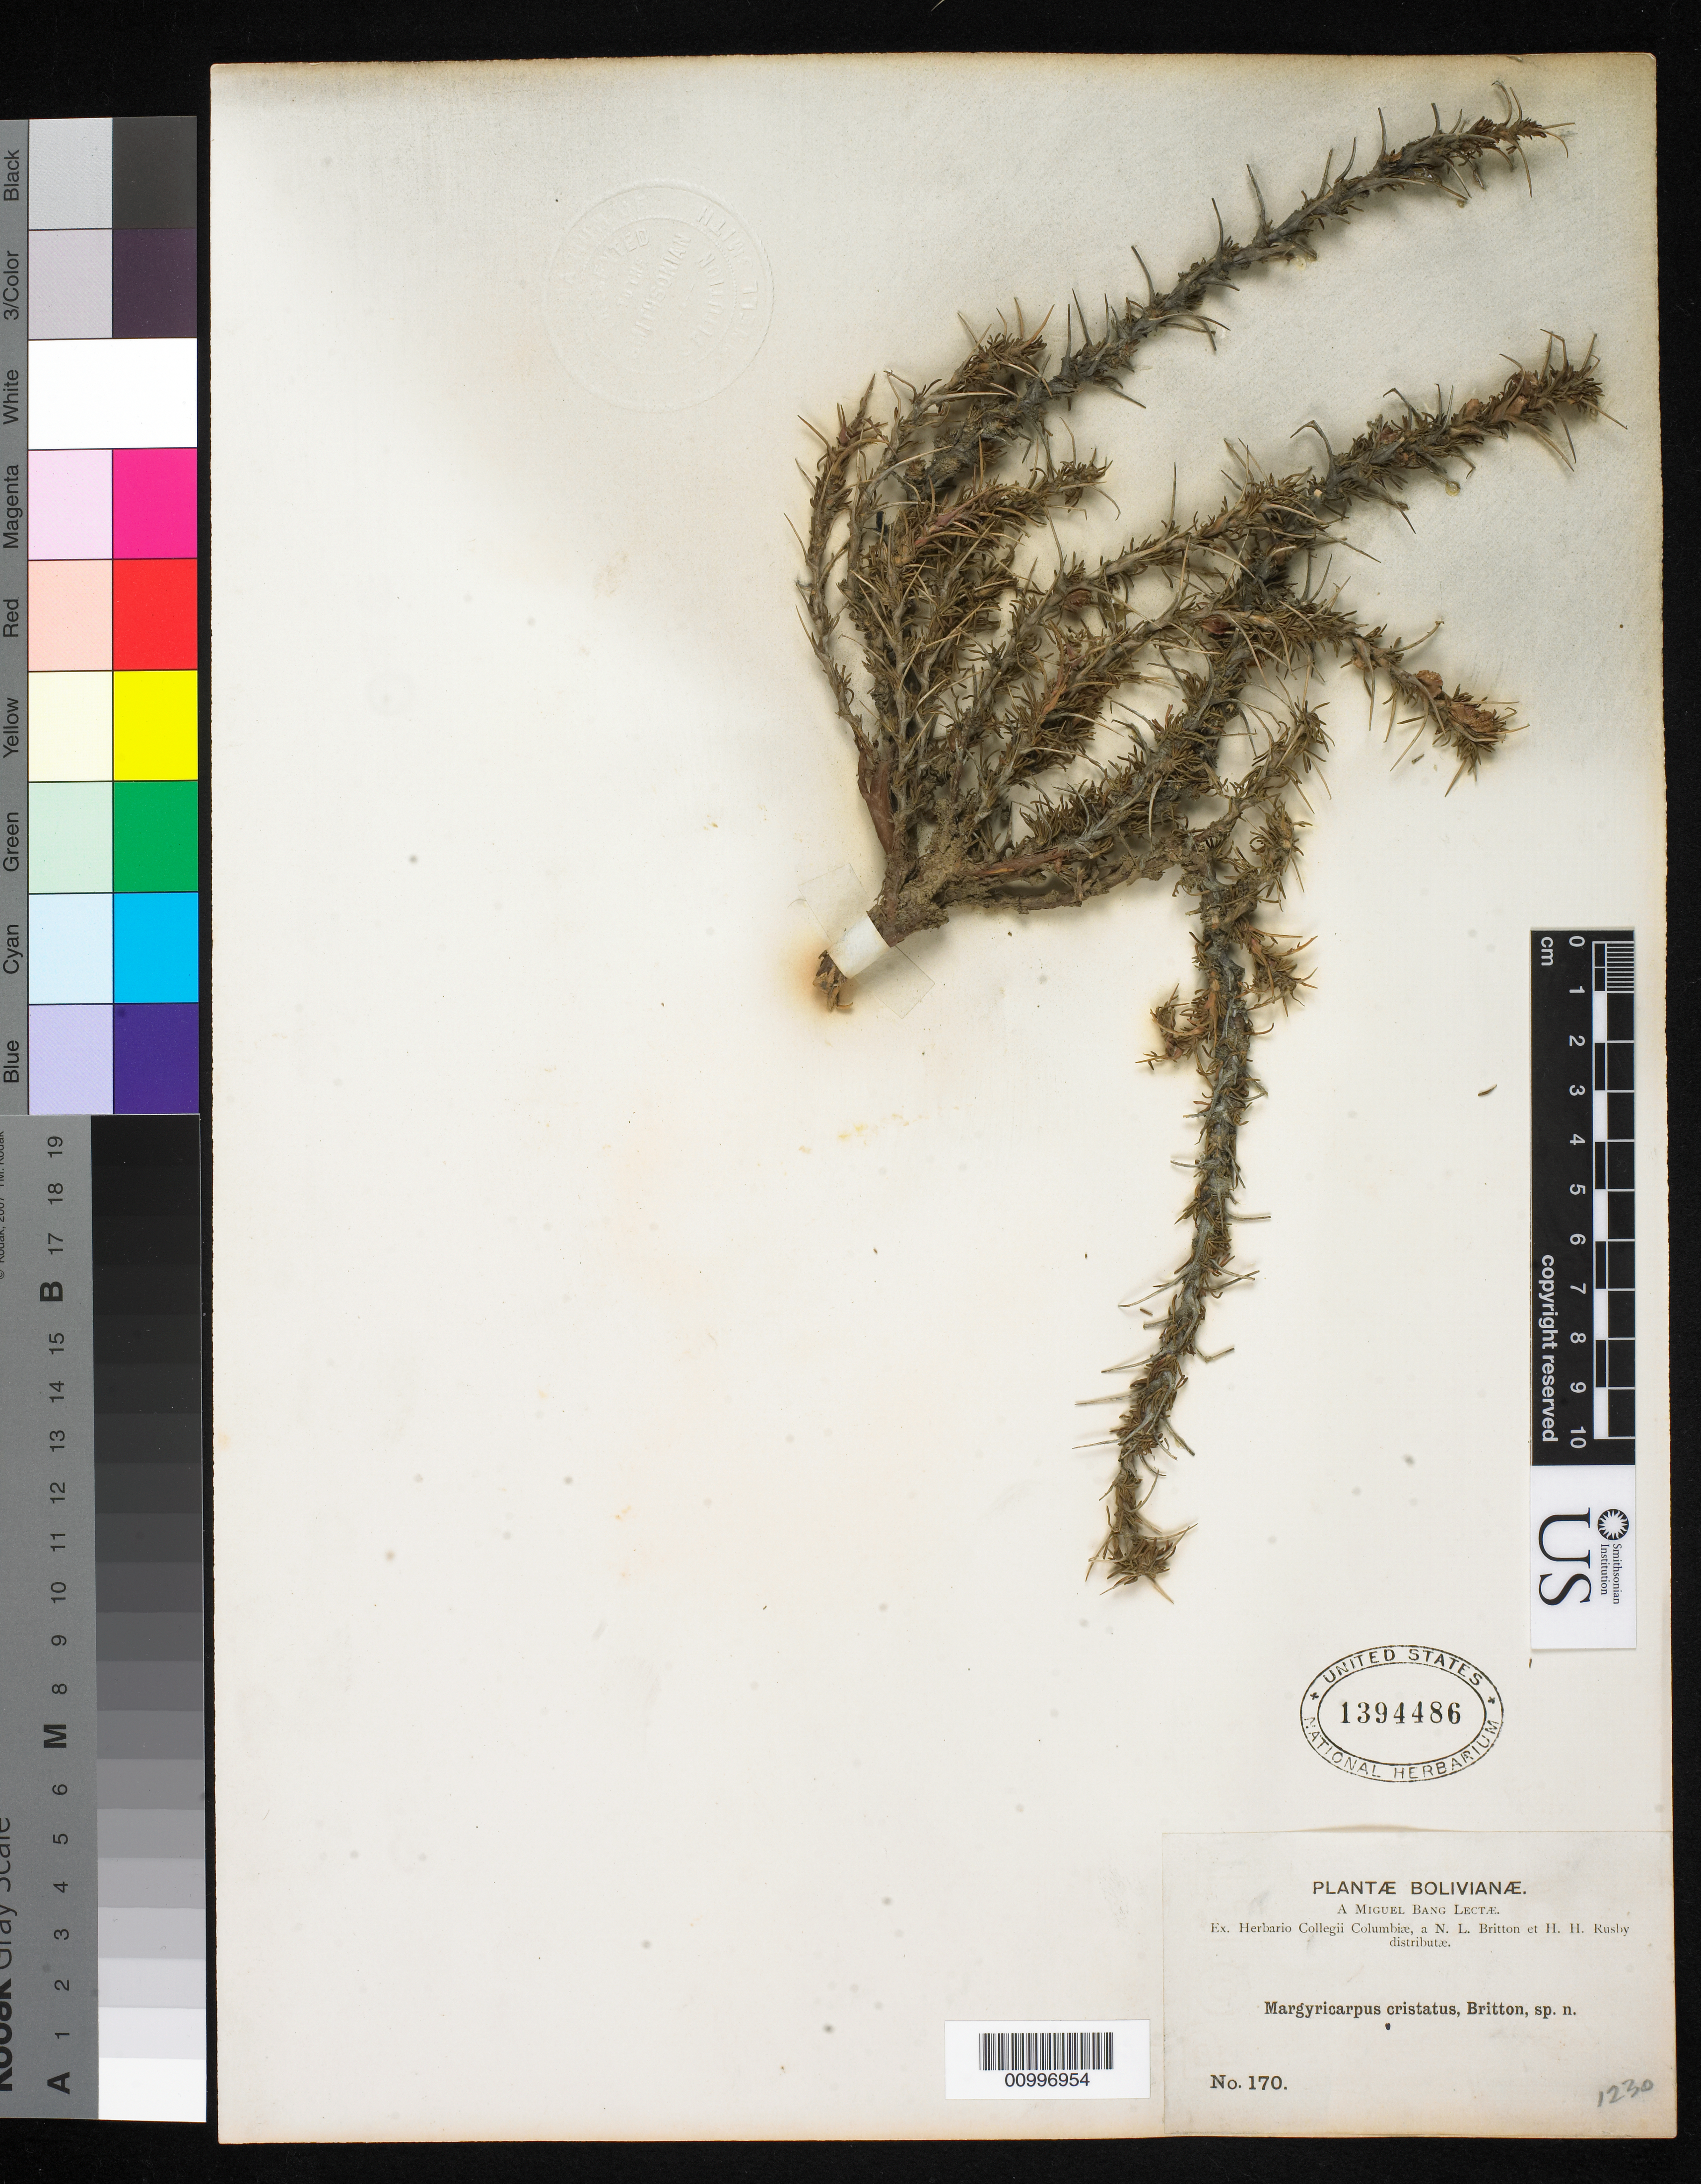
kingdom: Plantae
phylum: Tracheophyta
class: Magnoliopsida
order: Rosales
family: Rosaceae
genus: Margyricarpus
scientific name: Margyricarpus cristatus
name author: Britton ex Rusby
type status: Isotype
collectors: M. Bang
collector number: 170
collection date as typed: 1890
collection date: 1890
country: Bolivia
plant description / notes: From the Herbarium of John Donnell Smith.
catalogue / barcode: US 1394486